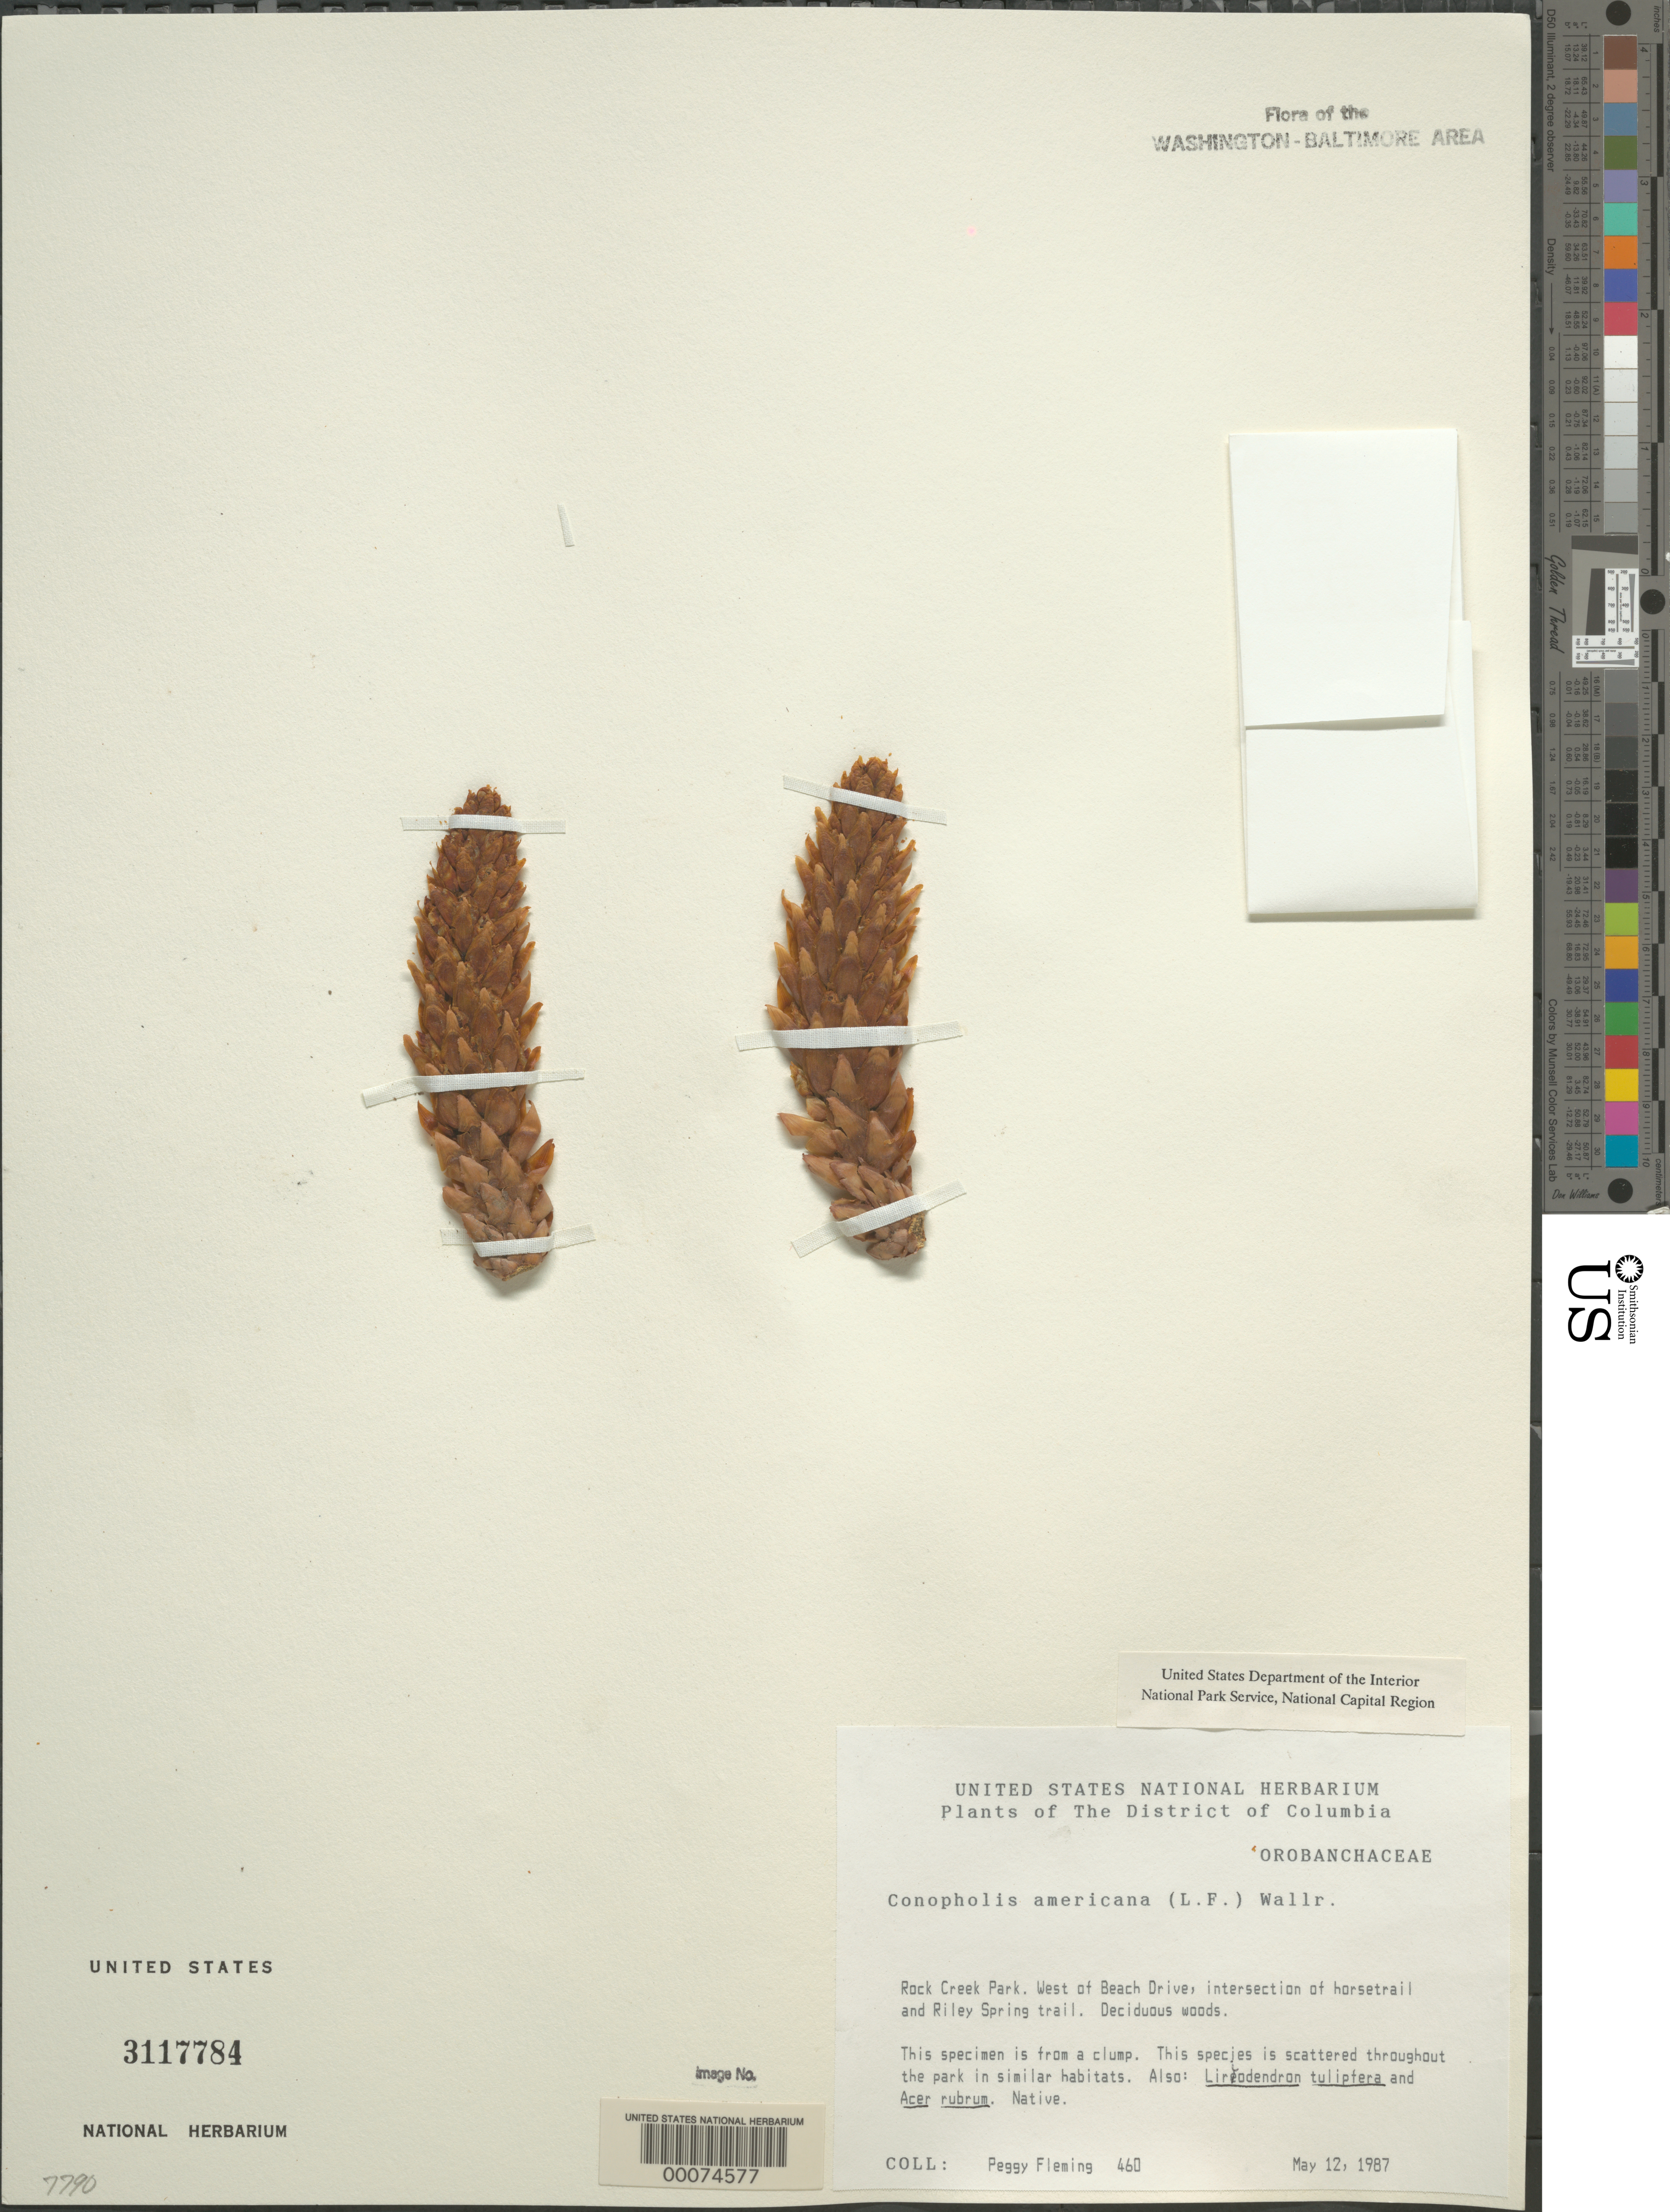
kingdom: Plantae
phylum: Tracheophyta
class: Magnoliopsida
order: Lamiales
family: Orobanchaceae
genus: Conopholis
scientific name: Conopholis americana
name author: (L. f.) Wallr.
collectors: P. Fleming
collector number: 460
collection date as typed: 12 May 1987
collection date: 1987-05-12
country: United States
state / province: District of Columbia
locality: Rock Creek Park. West of Beach Drive, intersection of Horsetrail Rock Creek Park and Vicinity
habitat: Deciduous woods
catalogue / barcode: US 3117784